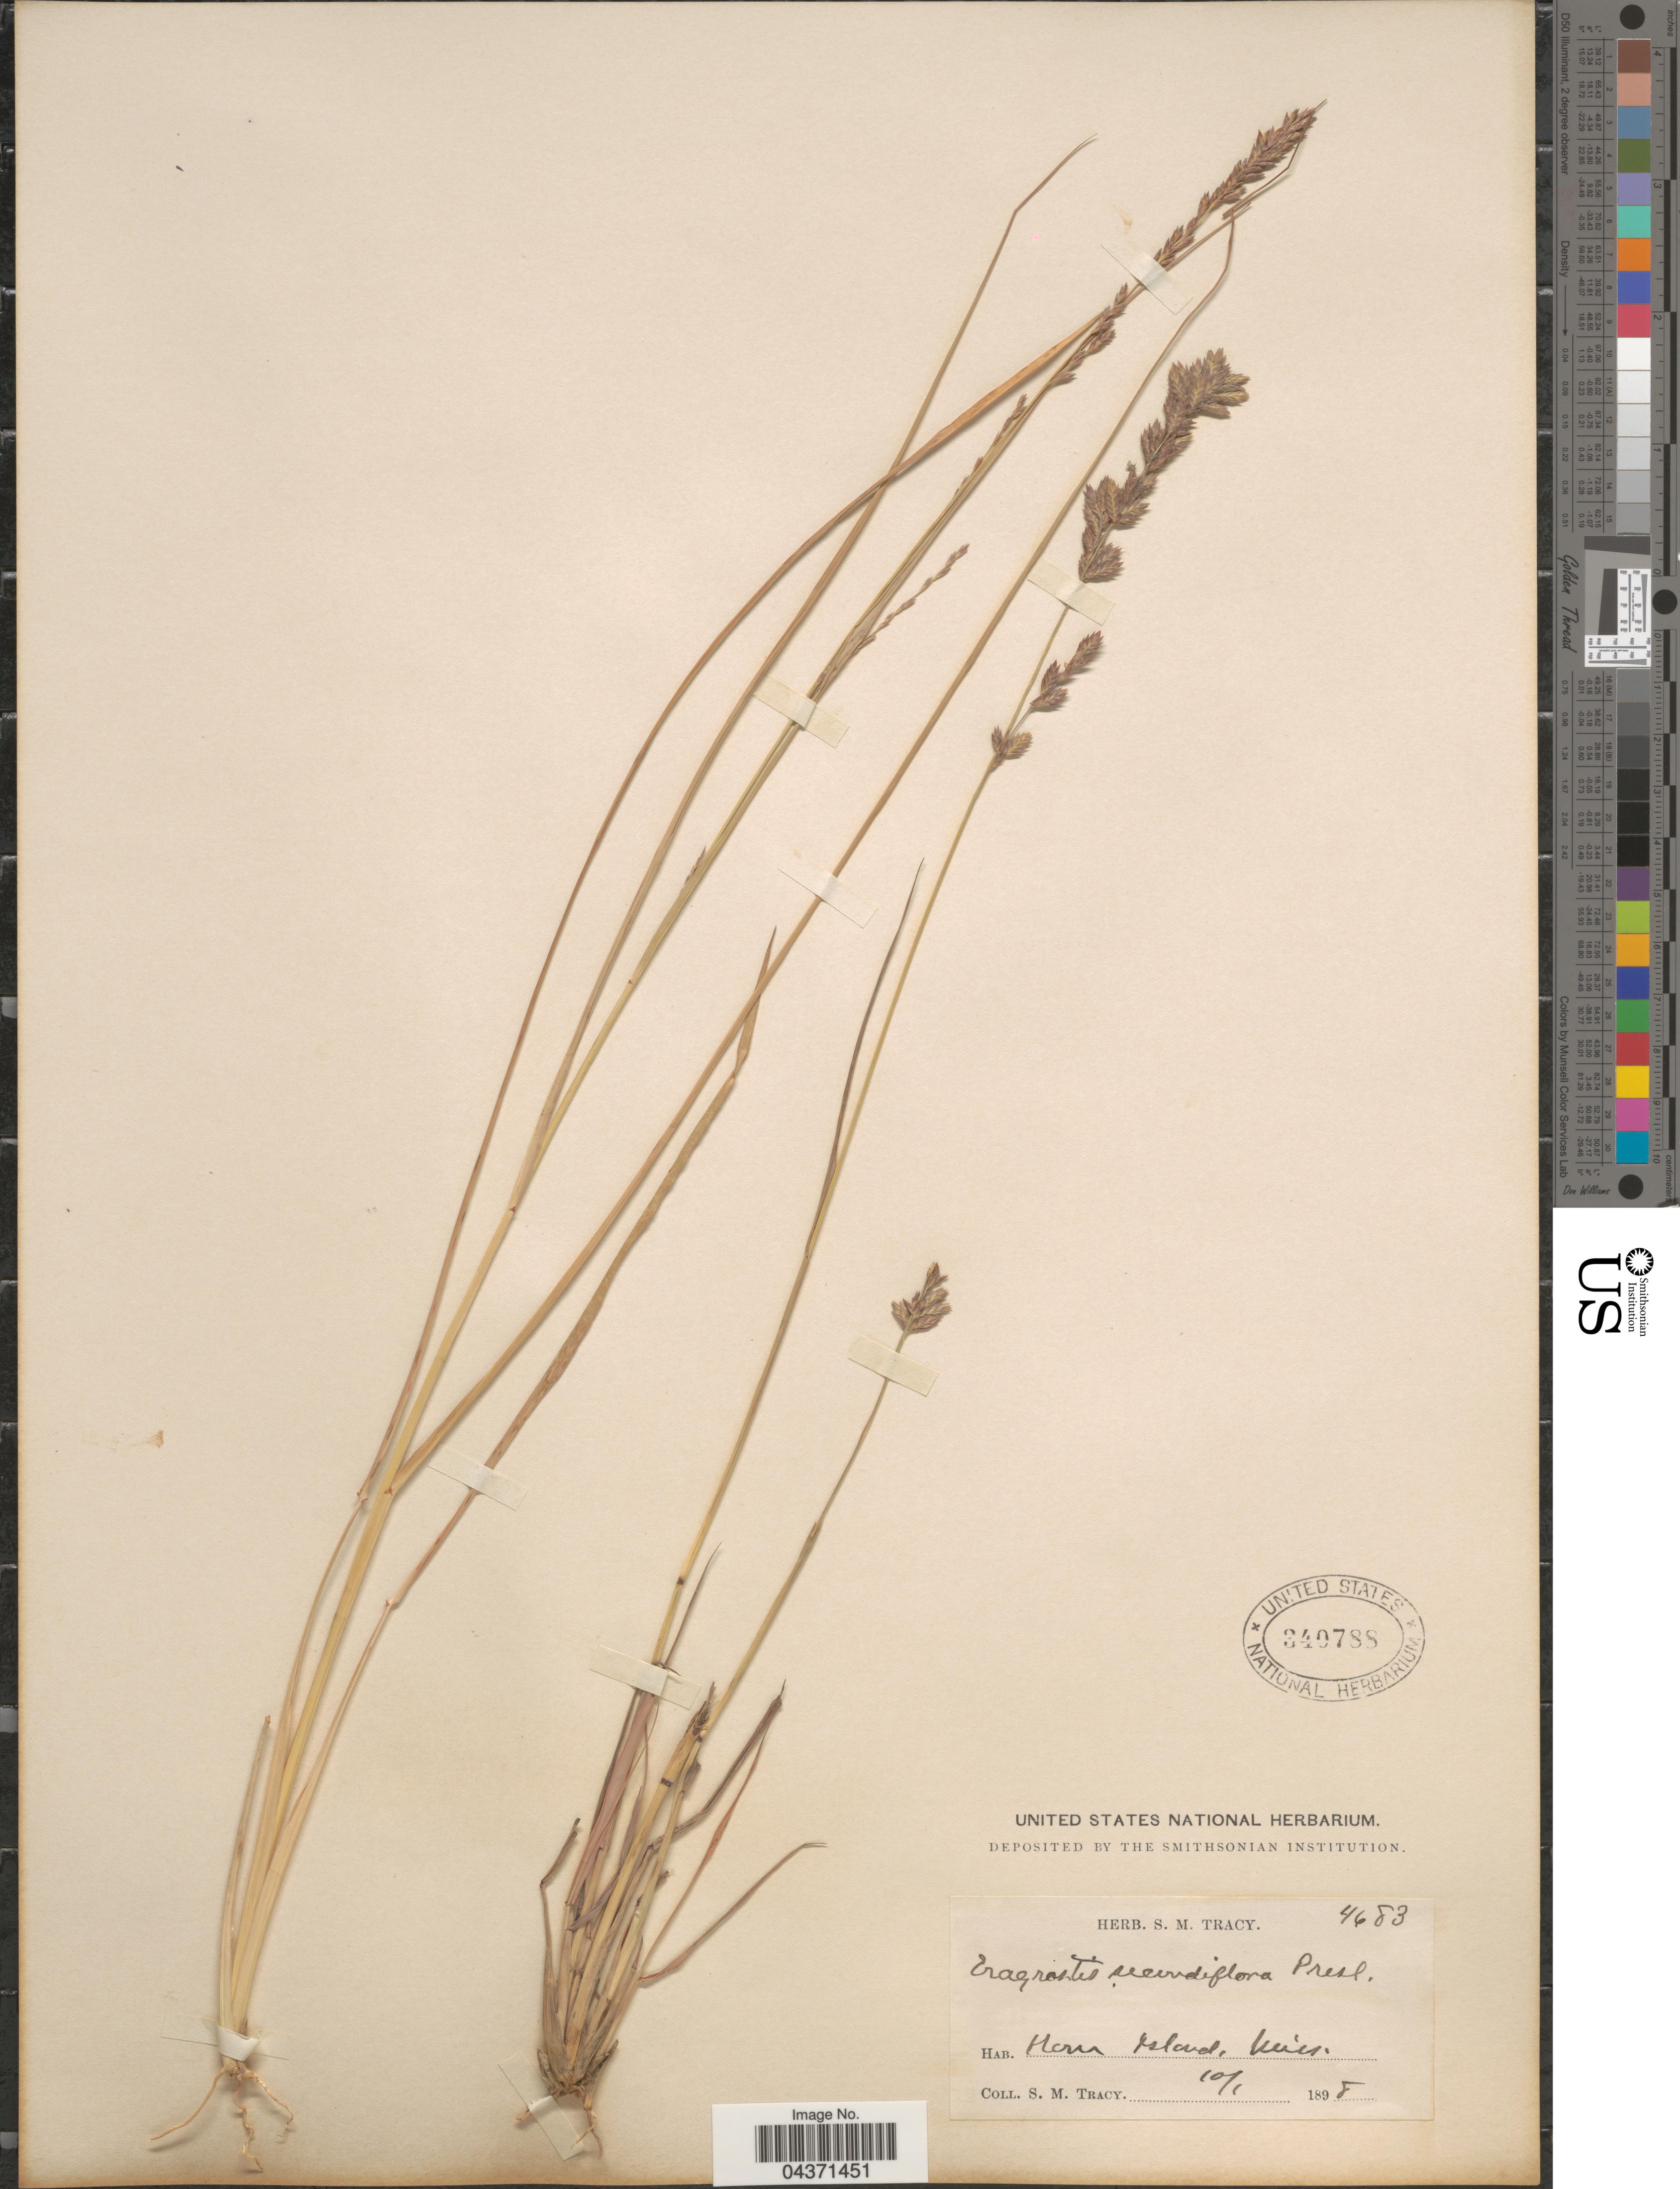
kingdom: Plantae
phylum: Tracheophyta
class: Liliopsida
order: Poales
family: Poaceae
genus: Eragrostis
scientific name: Eragrostis secundiflora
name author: J. Presl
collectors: S. M. Tracy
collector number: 4683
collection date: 1898-10-01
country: United States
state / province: Mississippi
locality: Horn Island.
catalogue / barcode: US 340788